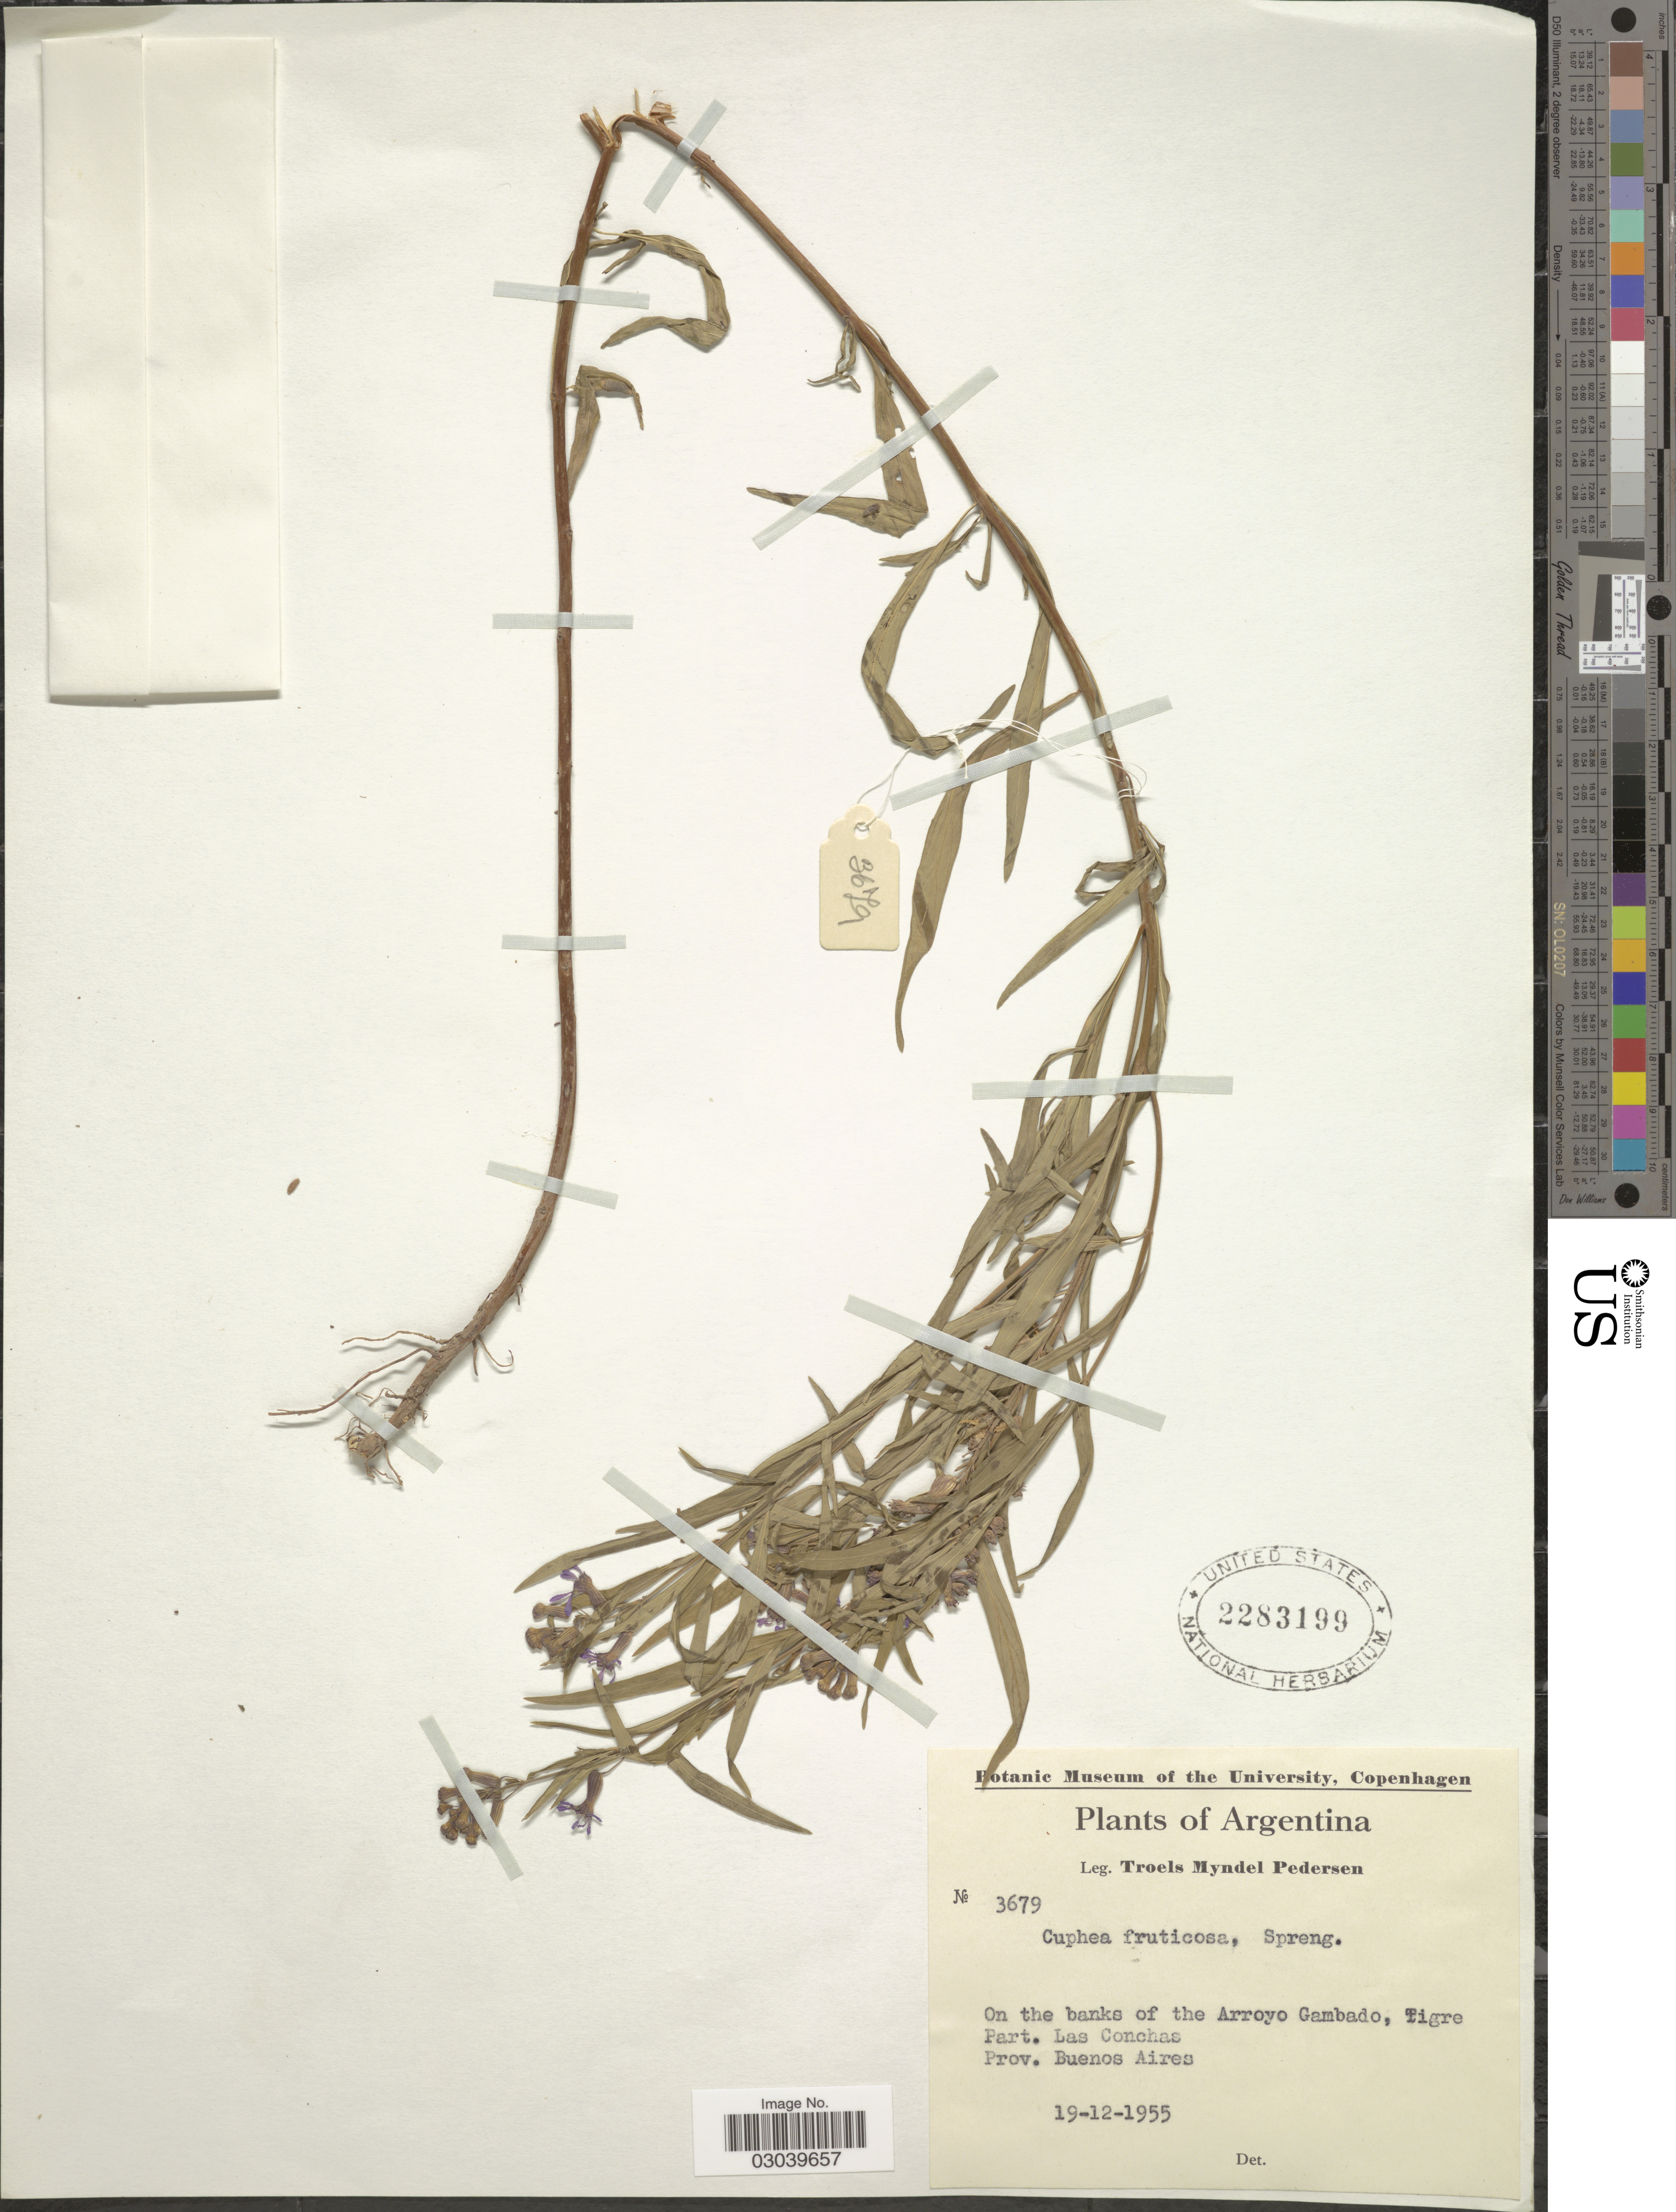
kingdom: Plantae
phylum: Tracheophyta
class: Magnoliopsida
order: Myrtales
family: Lythraceae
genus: Cuphea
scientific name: Cuphea fruticosa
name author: Spreng.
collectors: T. Pederson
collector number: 3679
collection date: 1955-12-19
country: Argentina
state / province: Buenos Aires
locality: On the banks of the Arroyo Gambado, Tigre Part. Las Conchas.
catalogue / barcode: US 2283199